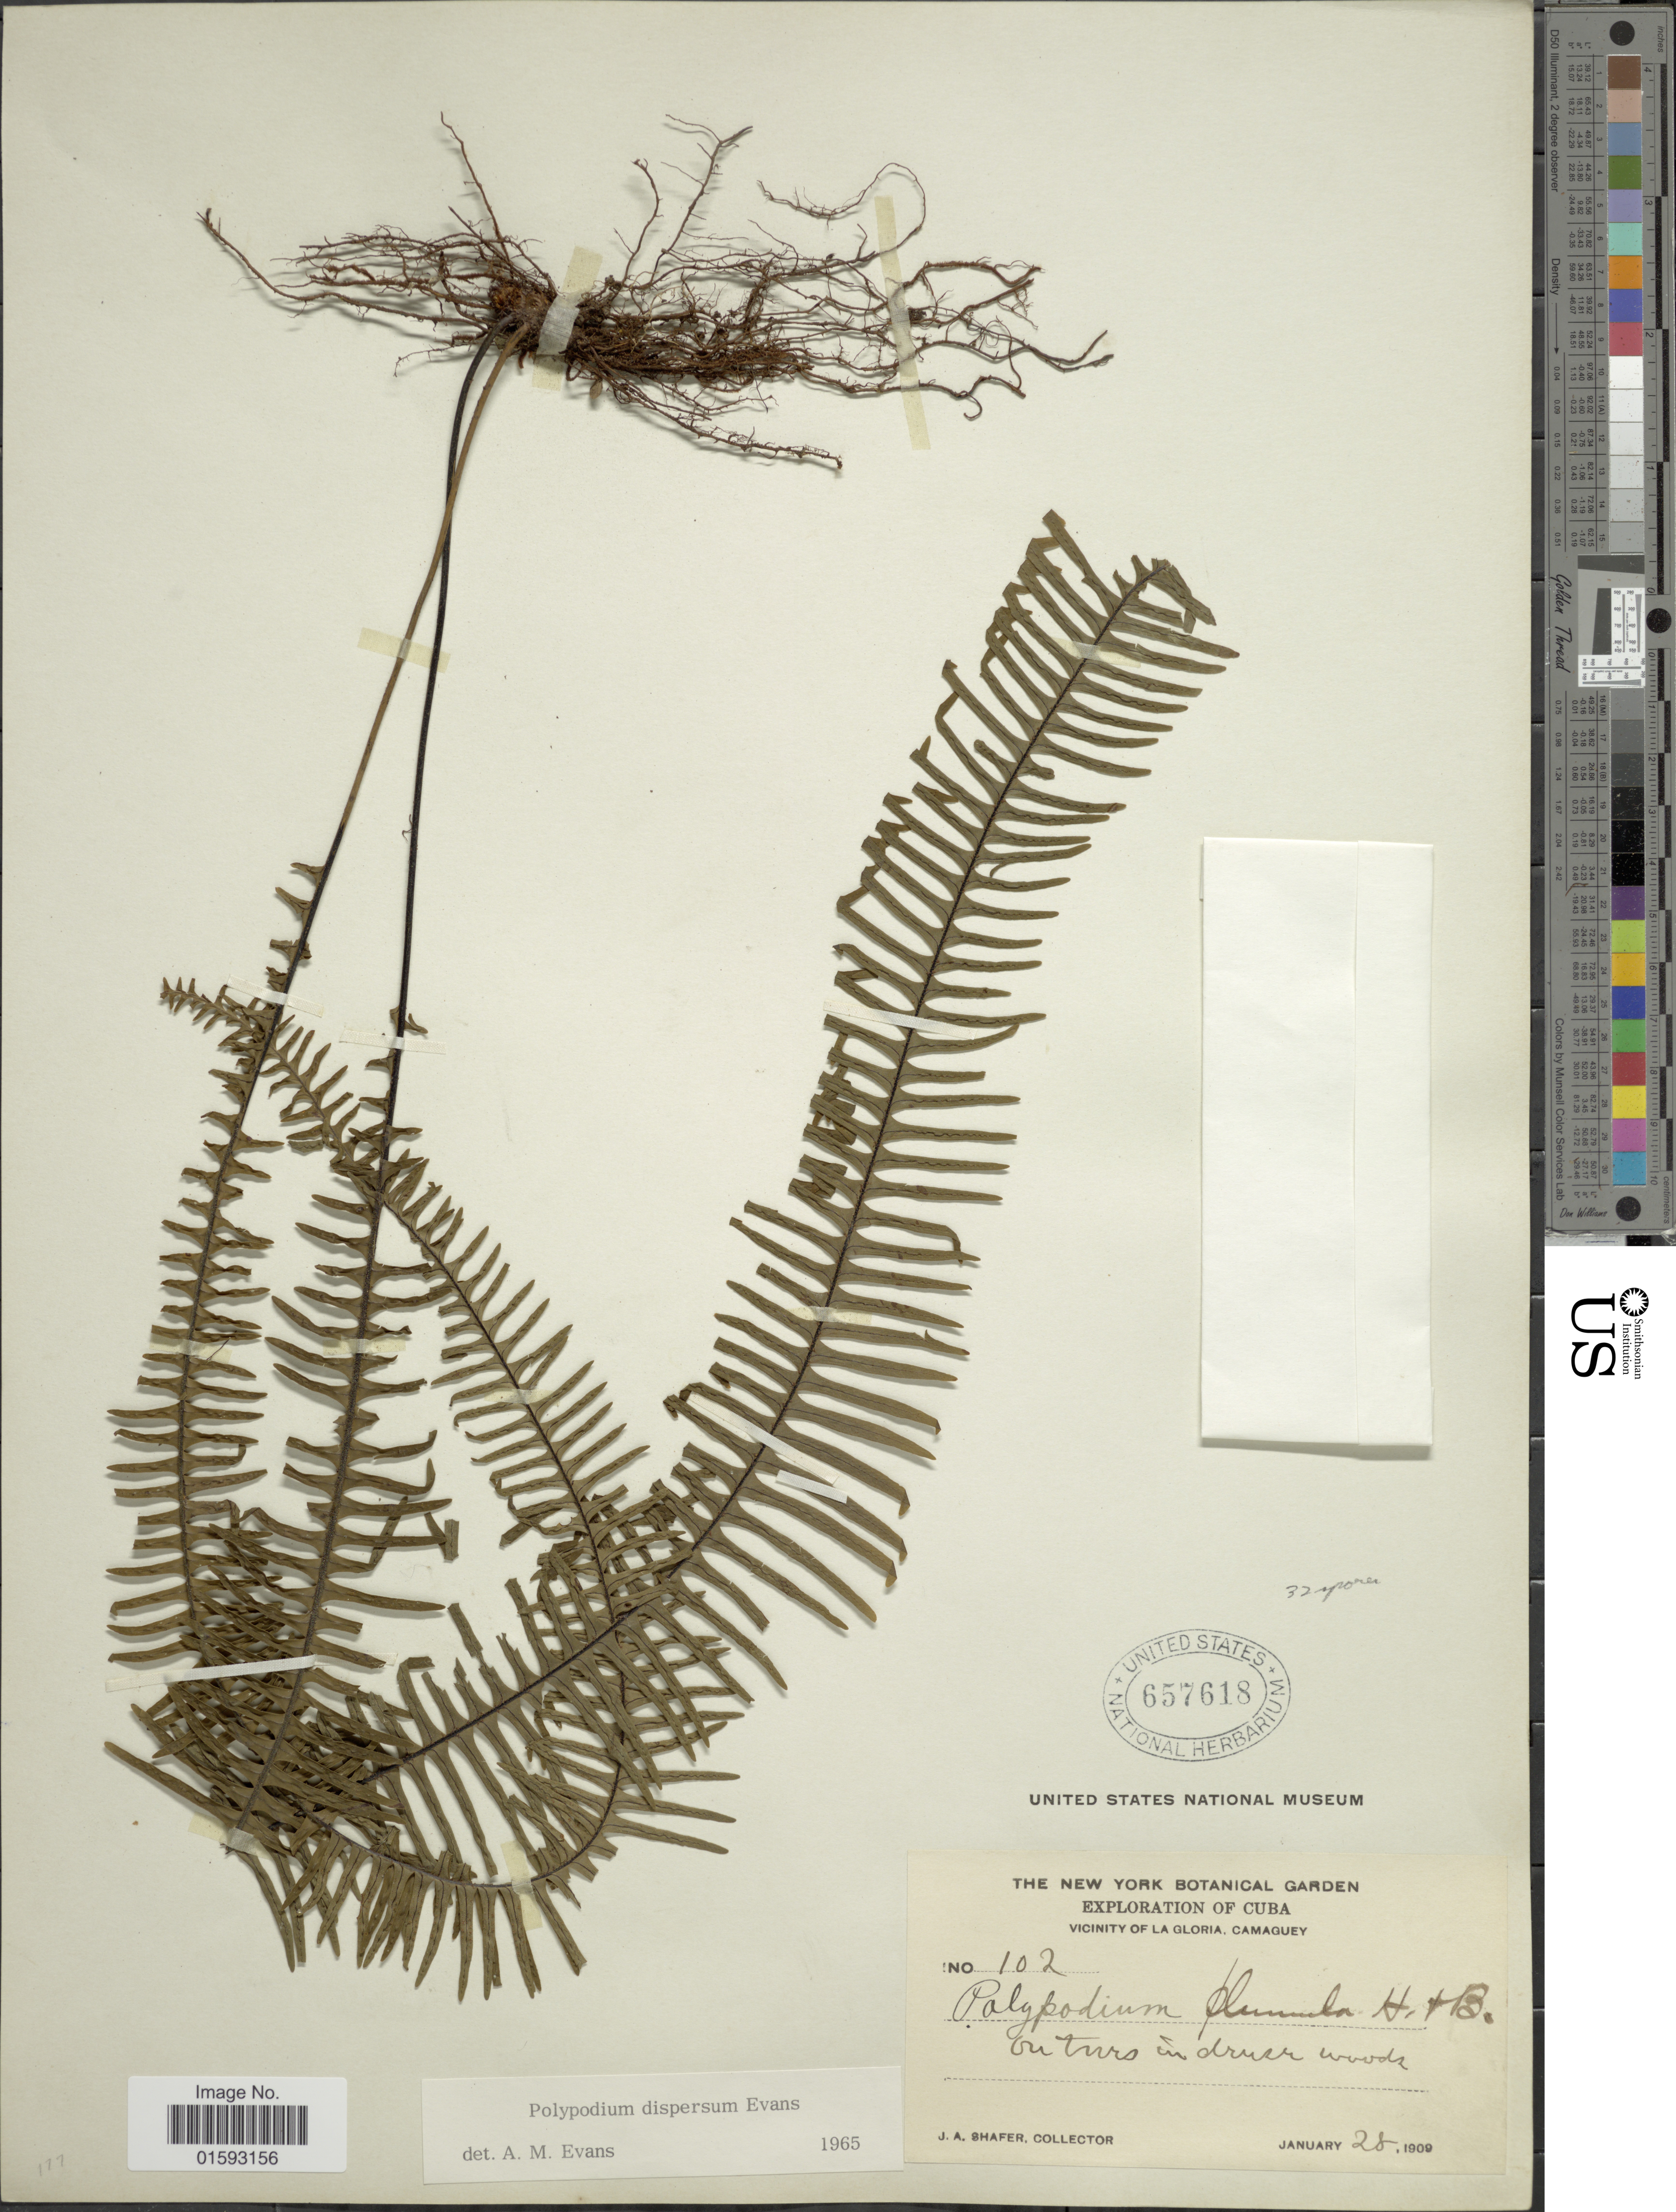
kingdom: Plantae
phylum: Tracheophyta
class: Polypodiopsida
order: Polypodiales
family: Polypodiaceae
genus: Pecluma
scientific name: Pecluma dispersa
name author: (A.M. Evans) M.G. Price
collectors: J. A. Shafer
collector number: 102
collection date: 1909-01-28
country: Cuba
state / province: Camagüey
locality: Vicinity of La Gloria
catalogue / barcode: US 657618